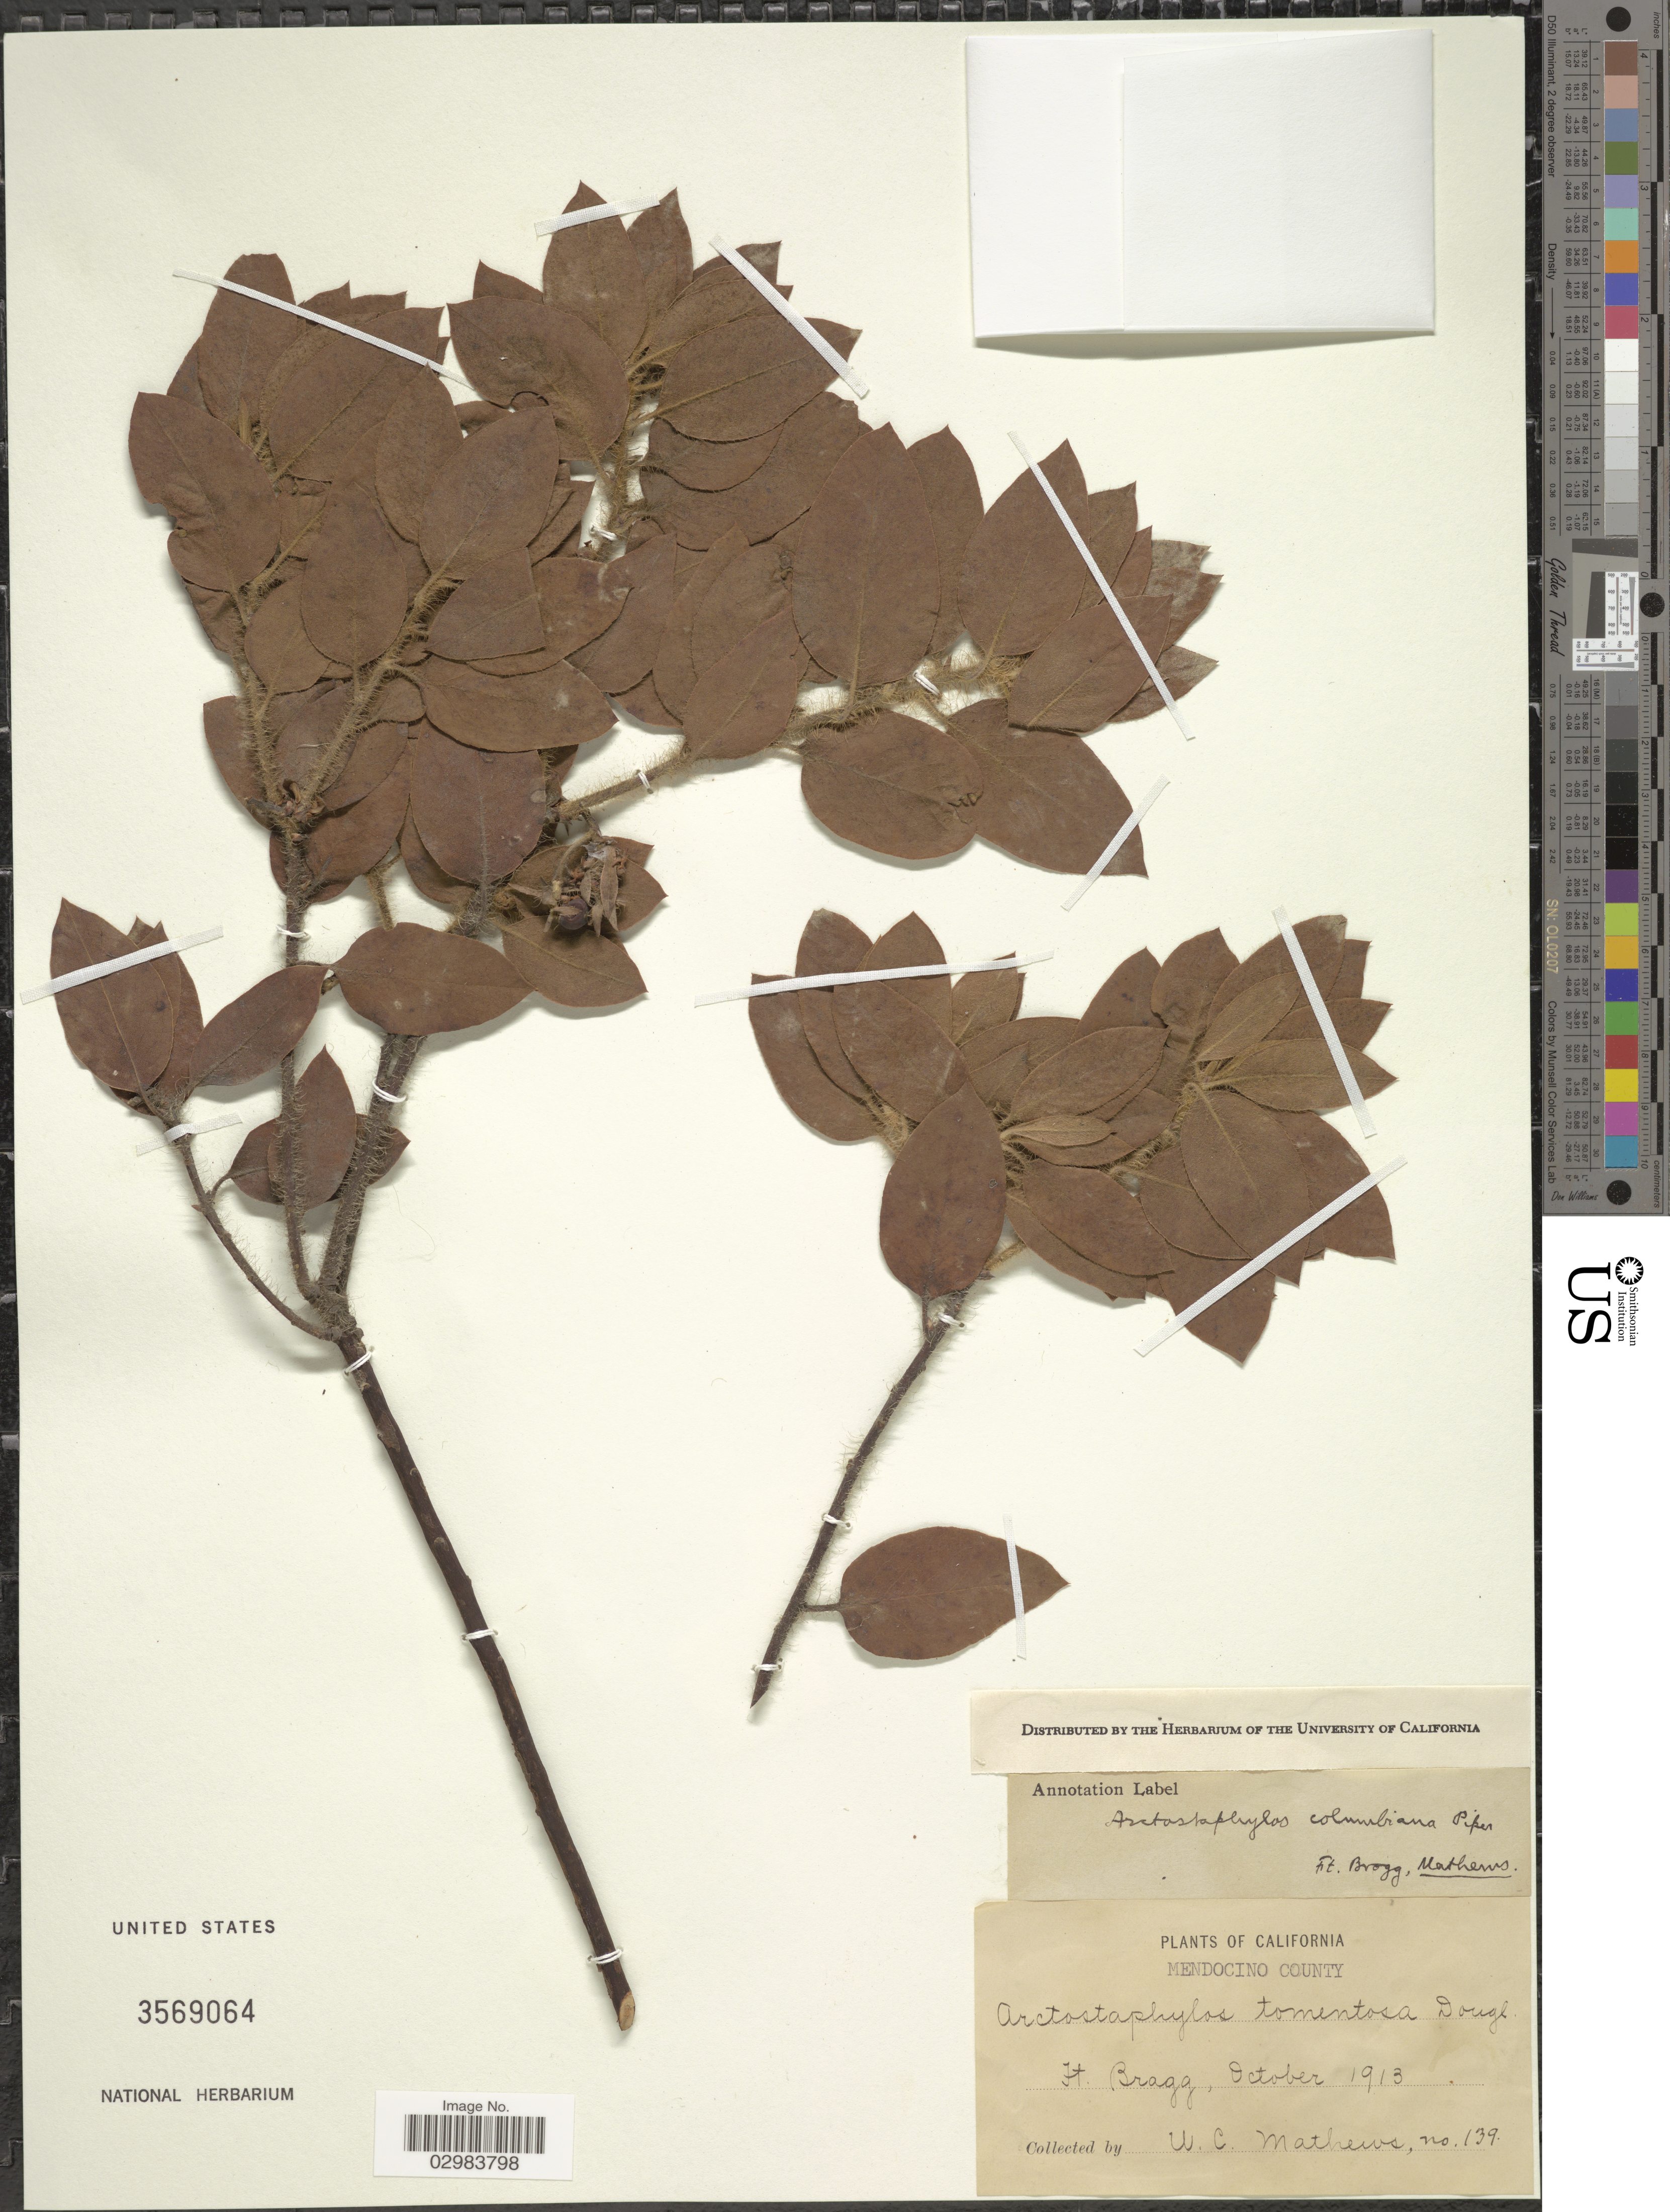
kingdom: Plantae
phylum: Tracheophyta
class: Magnoliopsida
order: Ericales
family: Ericaceae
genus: Arctostaphylos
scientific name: Arctostaphylos columbiana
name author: Piper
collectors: W. Mathews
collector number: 139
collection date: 1913-10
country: United States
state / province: California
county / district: Mendocino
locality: Mendocino County. Ft. Bragg.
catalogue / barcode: US 3569064